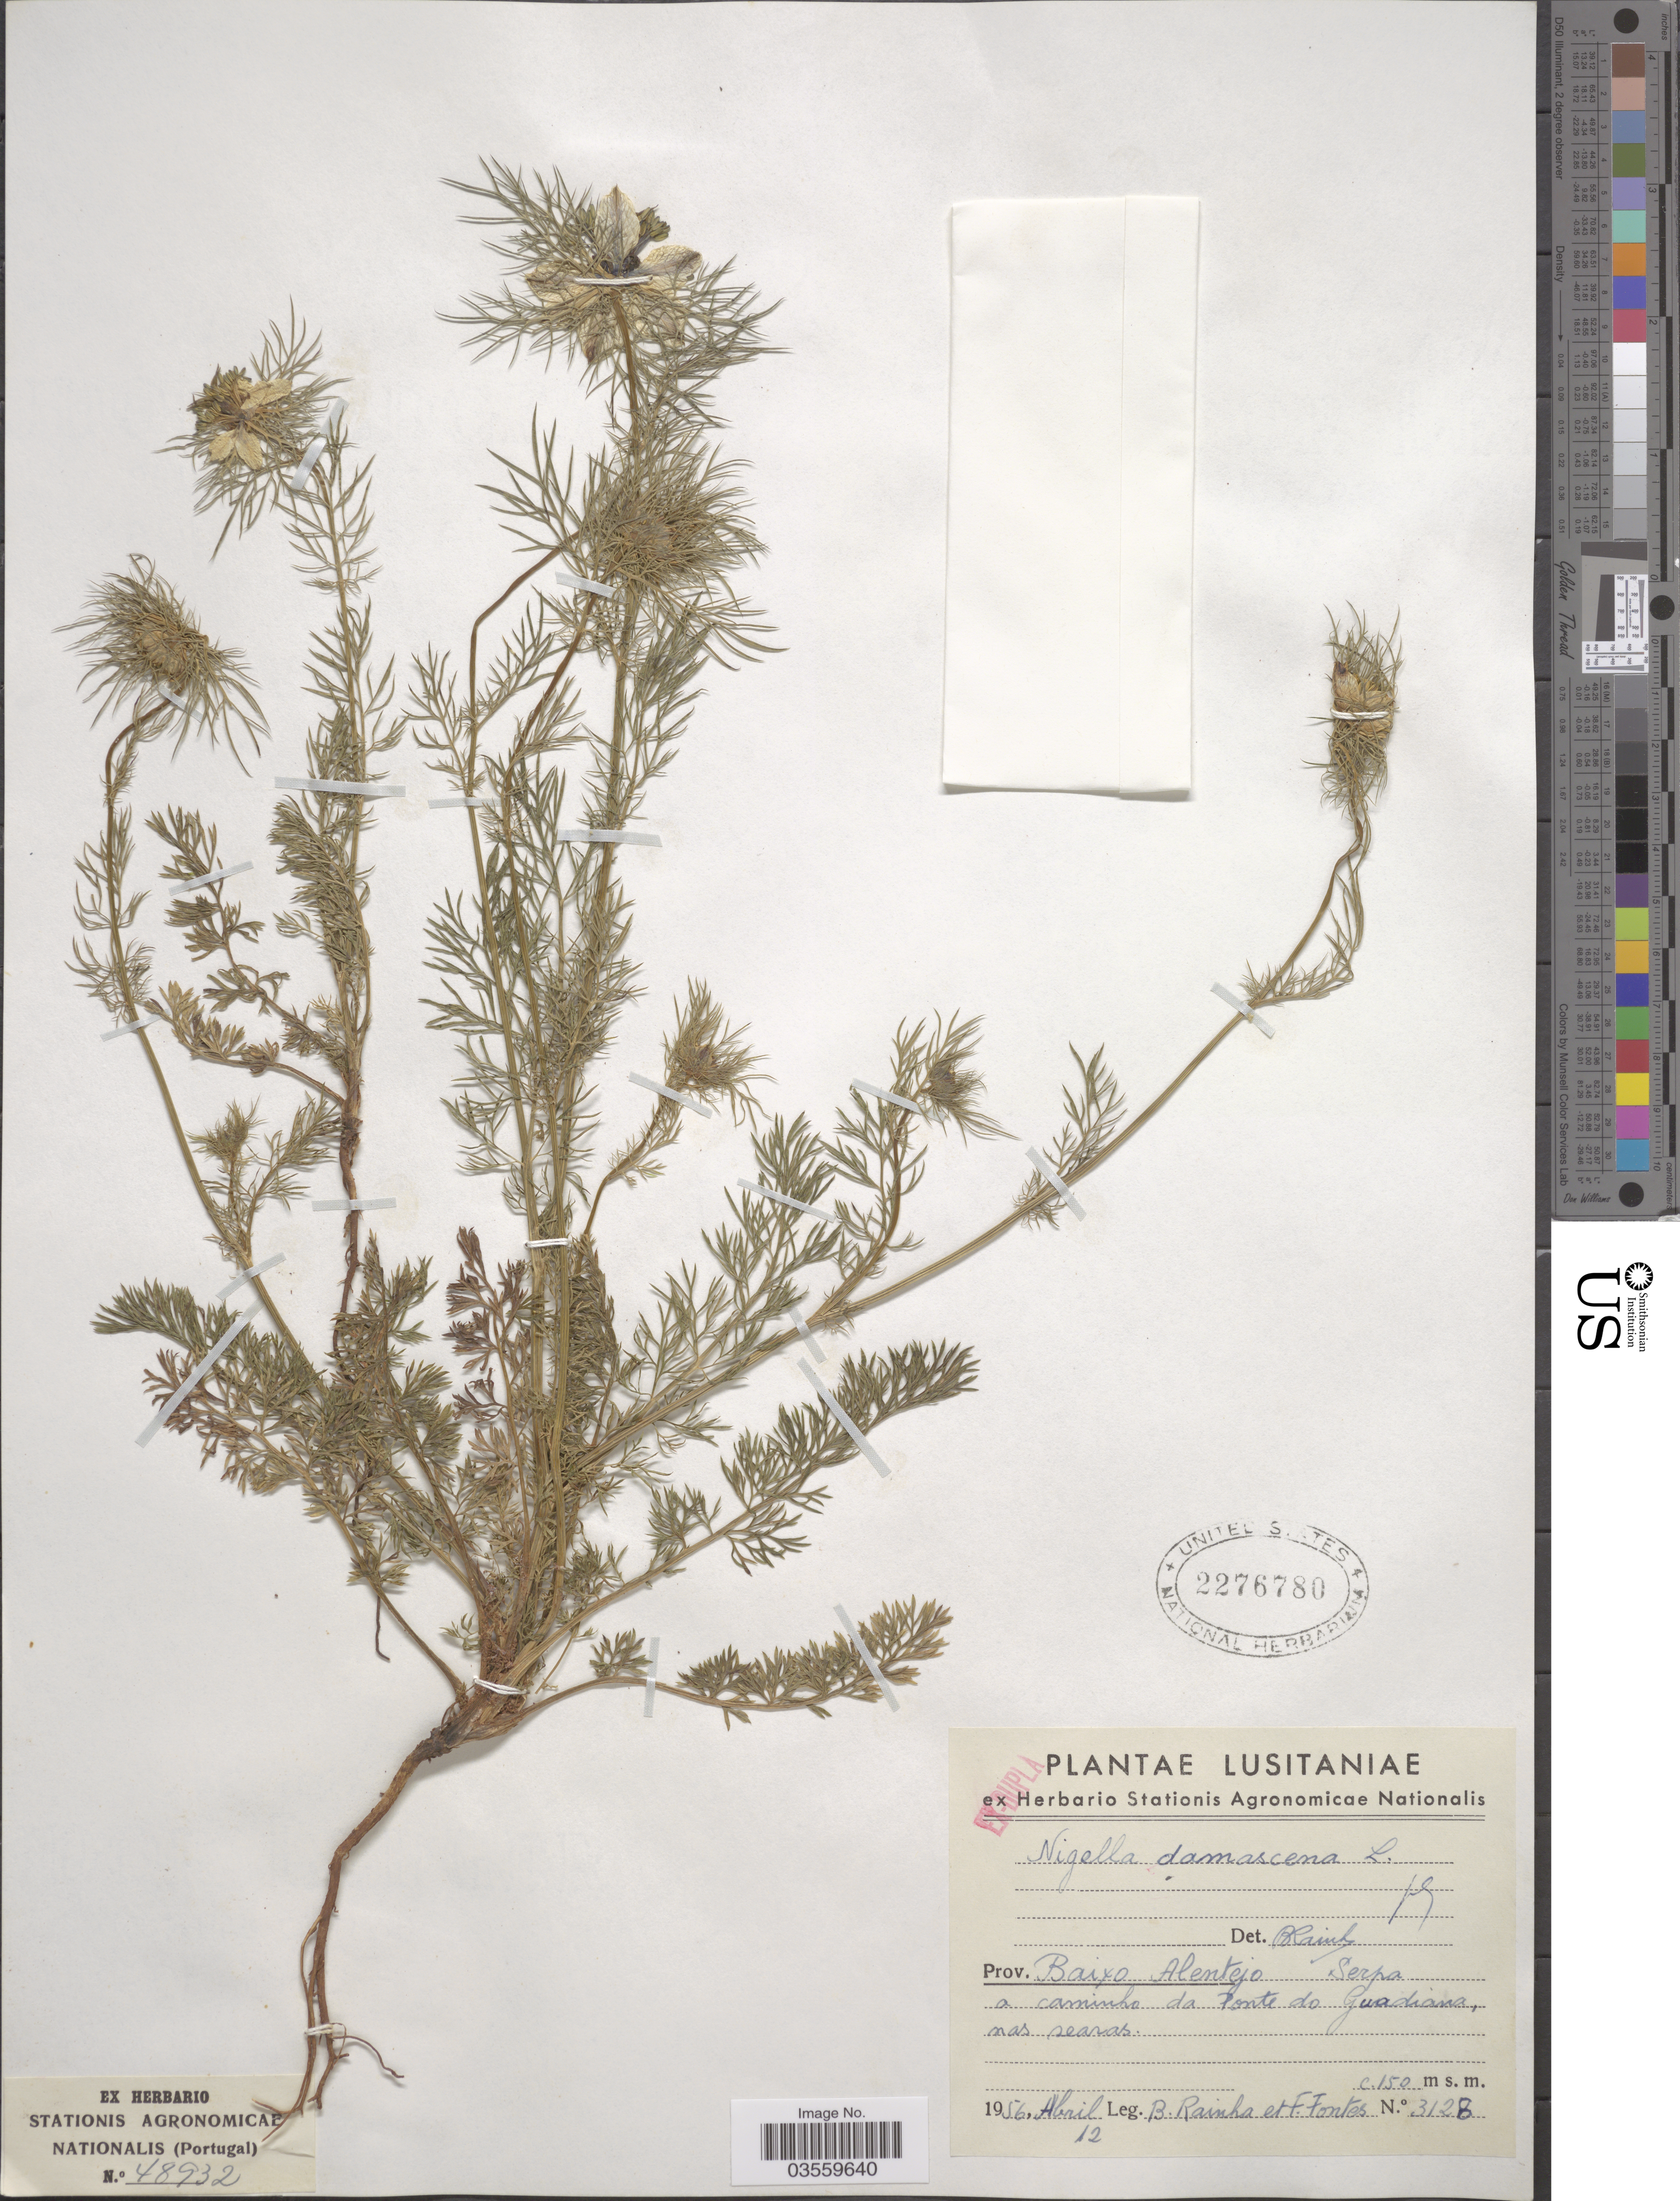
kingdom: Plantae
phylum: Tracheophyta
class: Magnoliopsida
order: Ranunculales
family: Ranunculaceae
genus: Nigella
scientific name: Nigella damascena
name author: L.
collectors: B. Rainha & Fontes, F.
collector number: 3128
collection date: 1956-04-12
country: Portugal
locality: Lusitaniae. Prov Baixo Alentejo Serpa a caminho da Ponte do Guadiana.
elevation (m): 150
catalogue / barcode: US 2276780